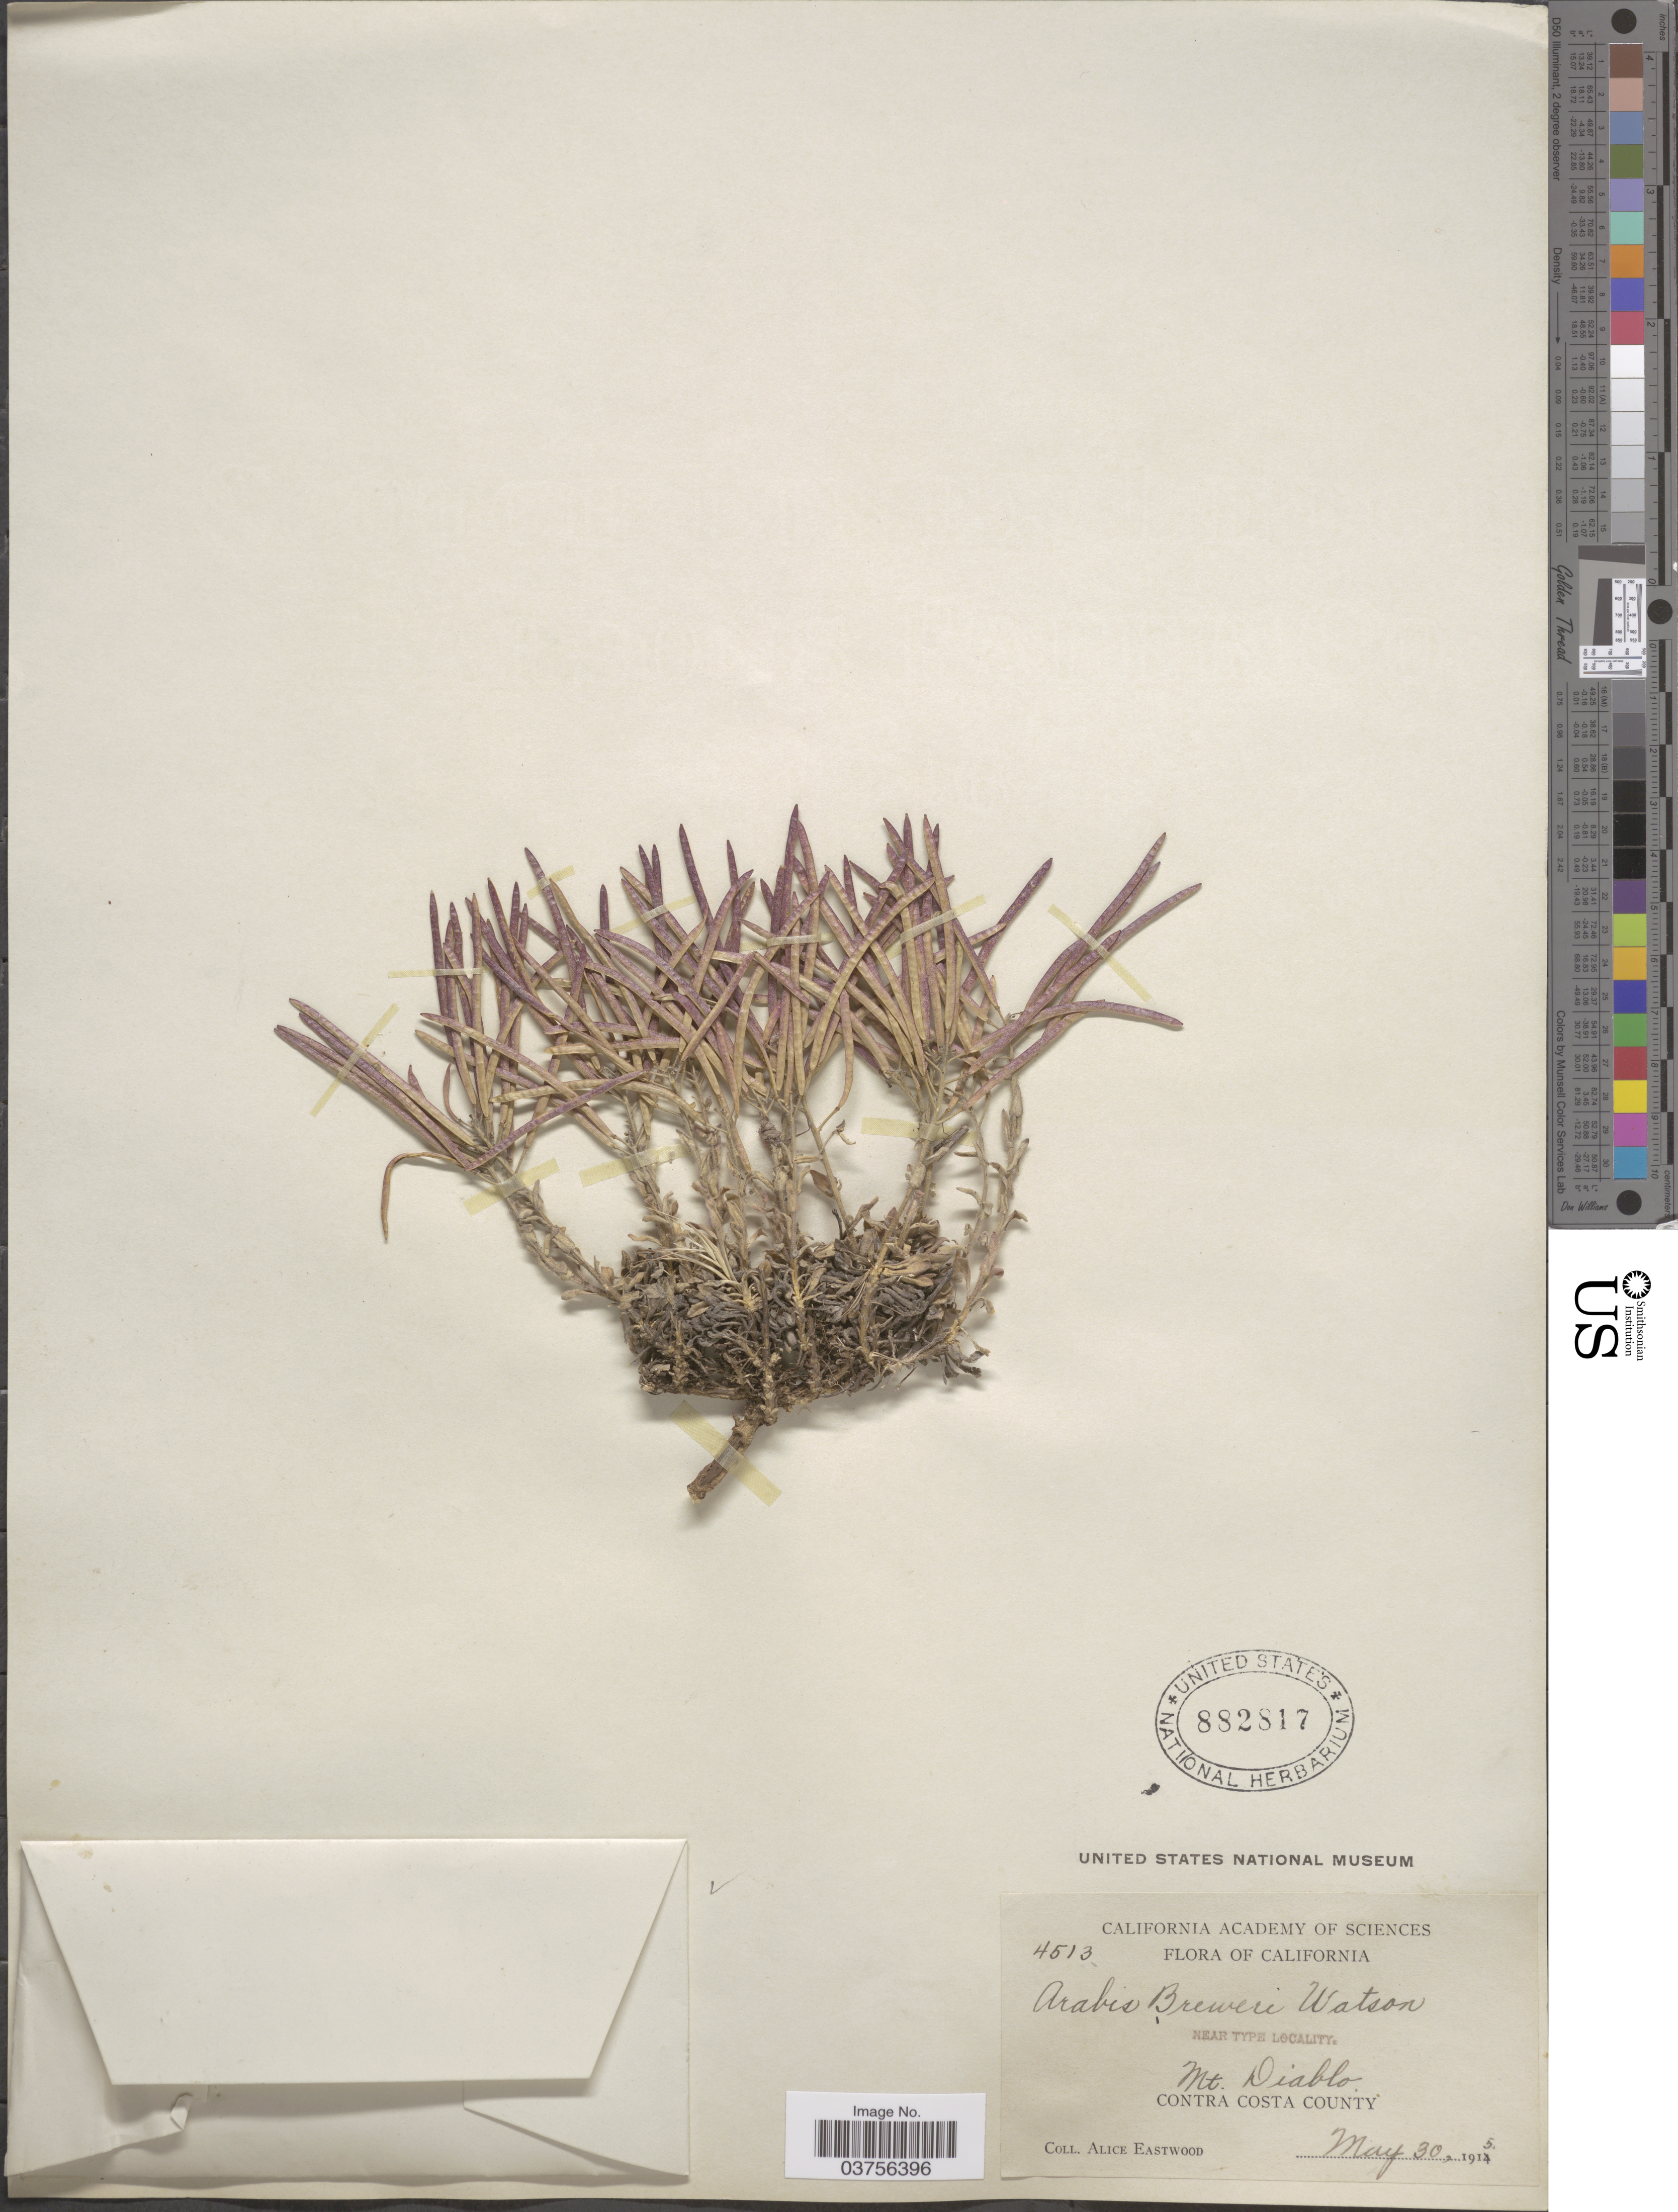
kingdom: Plantae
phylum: Tracheophyta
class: Magnoliopsida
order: Brassicales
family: Brassicaceae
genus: Arabis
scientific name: Arabis breweri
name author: S. Watson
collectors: A. Eastwood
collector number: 4513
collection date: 1915-05-30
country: United States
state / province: California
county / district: Contra Costa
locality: Mt. Diablo. Contra Costa County.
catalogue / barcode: US 882817